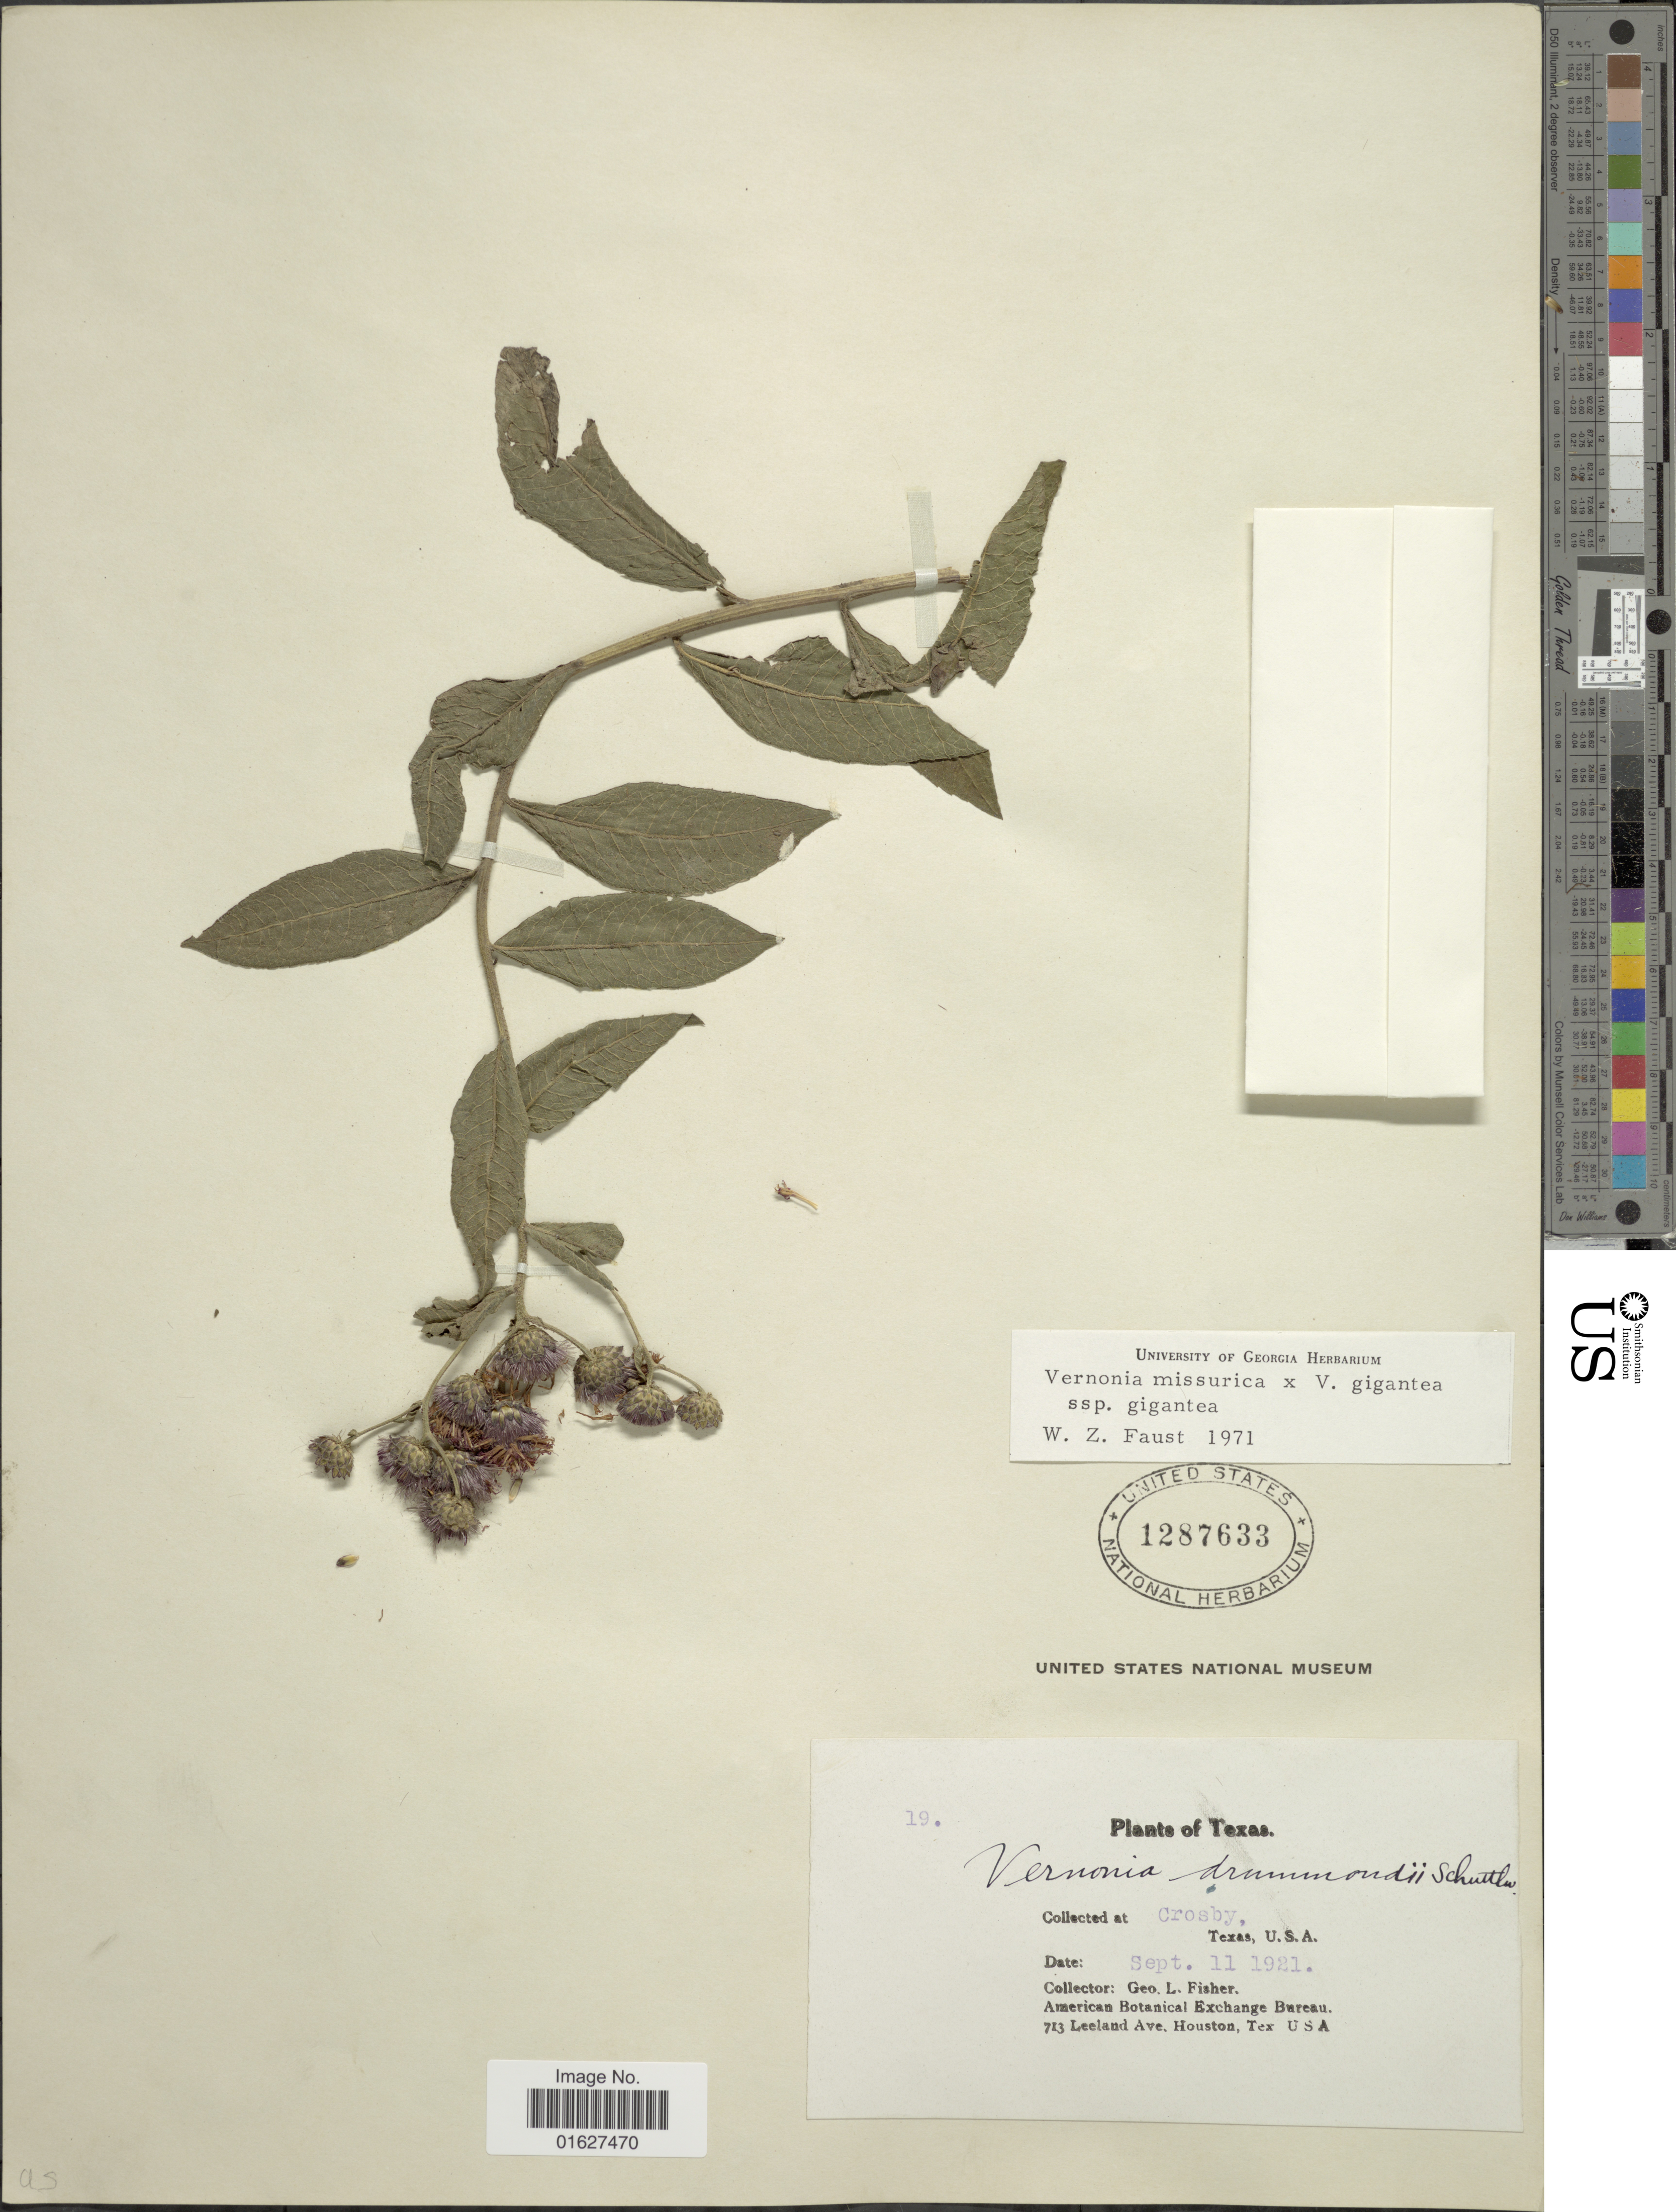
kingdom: Plantae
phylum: Tracheophyta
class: Magnoliopsida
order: Asterales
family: Asteraceae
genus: Vernonia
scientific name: Vernonia missurica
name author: Raf.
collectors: G. L. Fisher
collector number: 19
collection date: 1921-09-11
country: United States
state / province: Texas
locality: Crosby. U.S.A.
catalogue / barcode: US 1287633